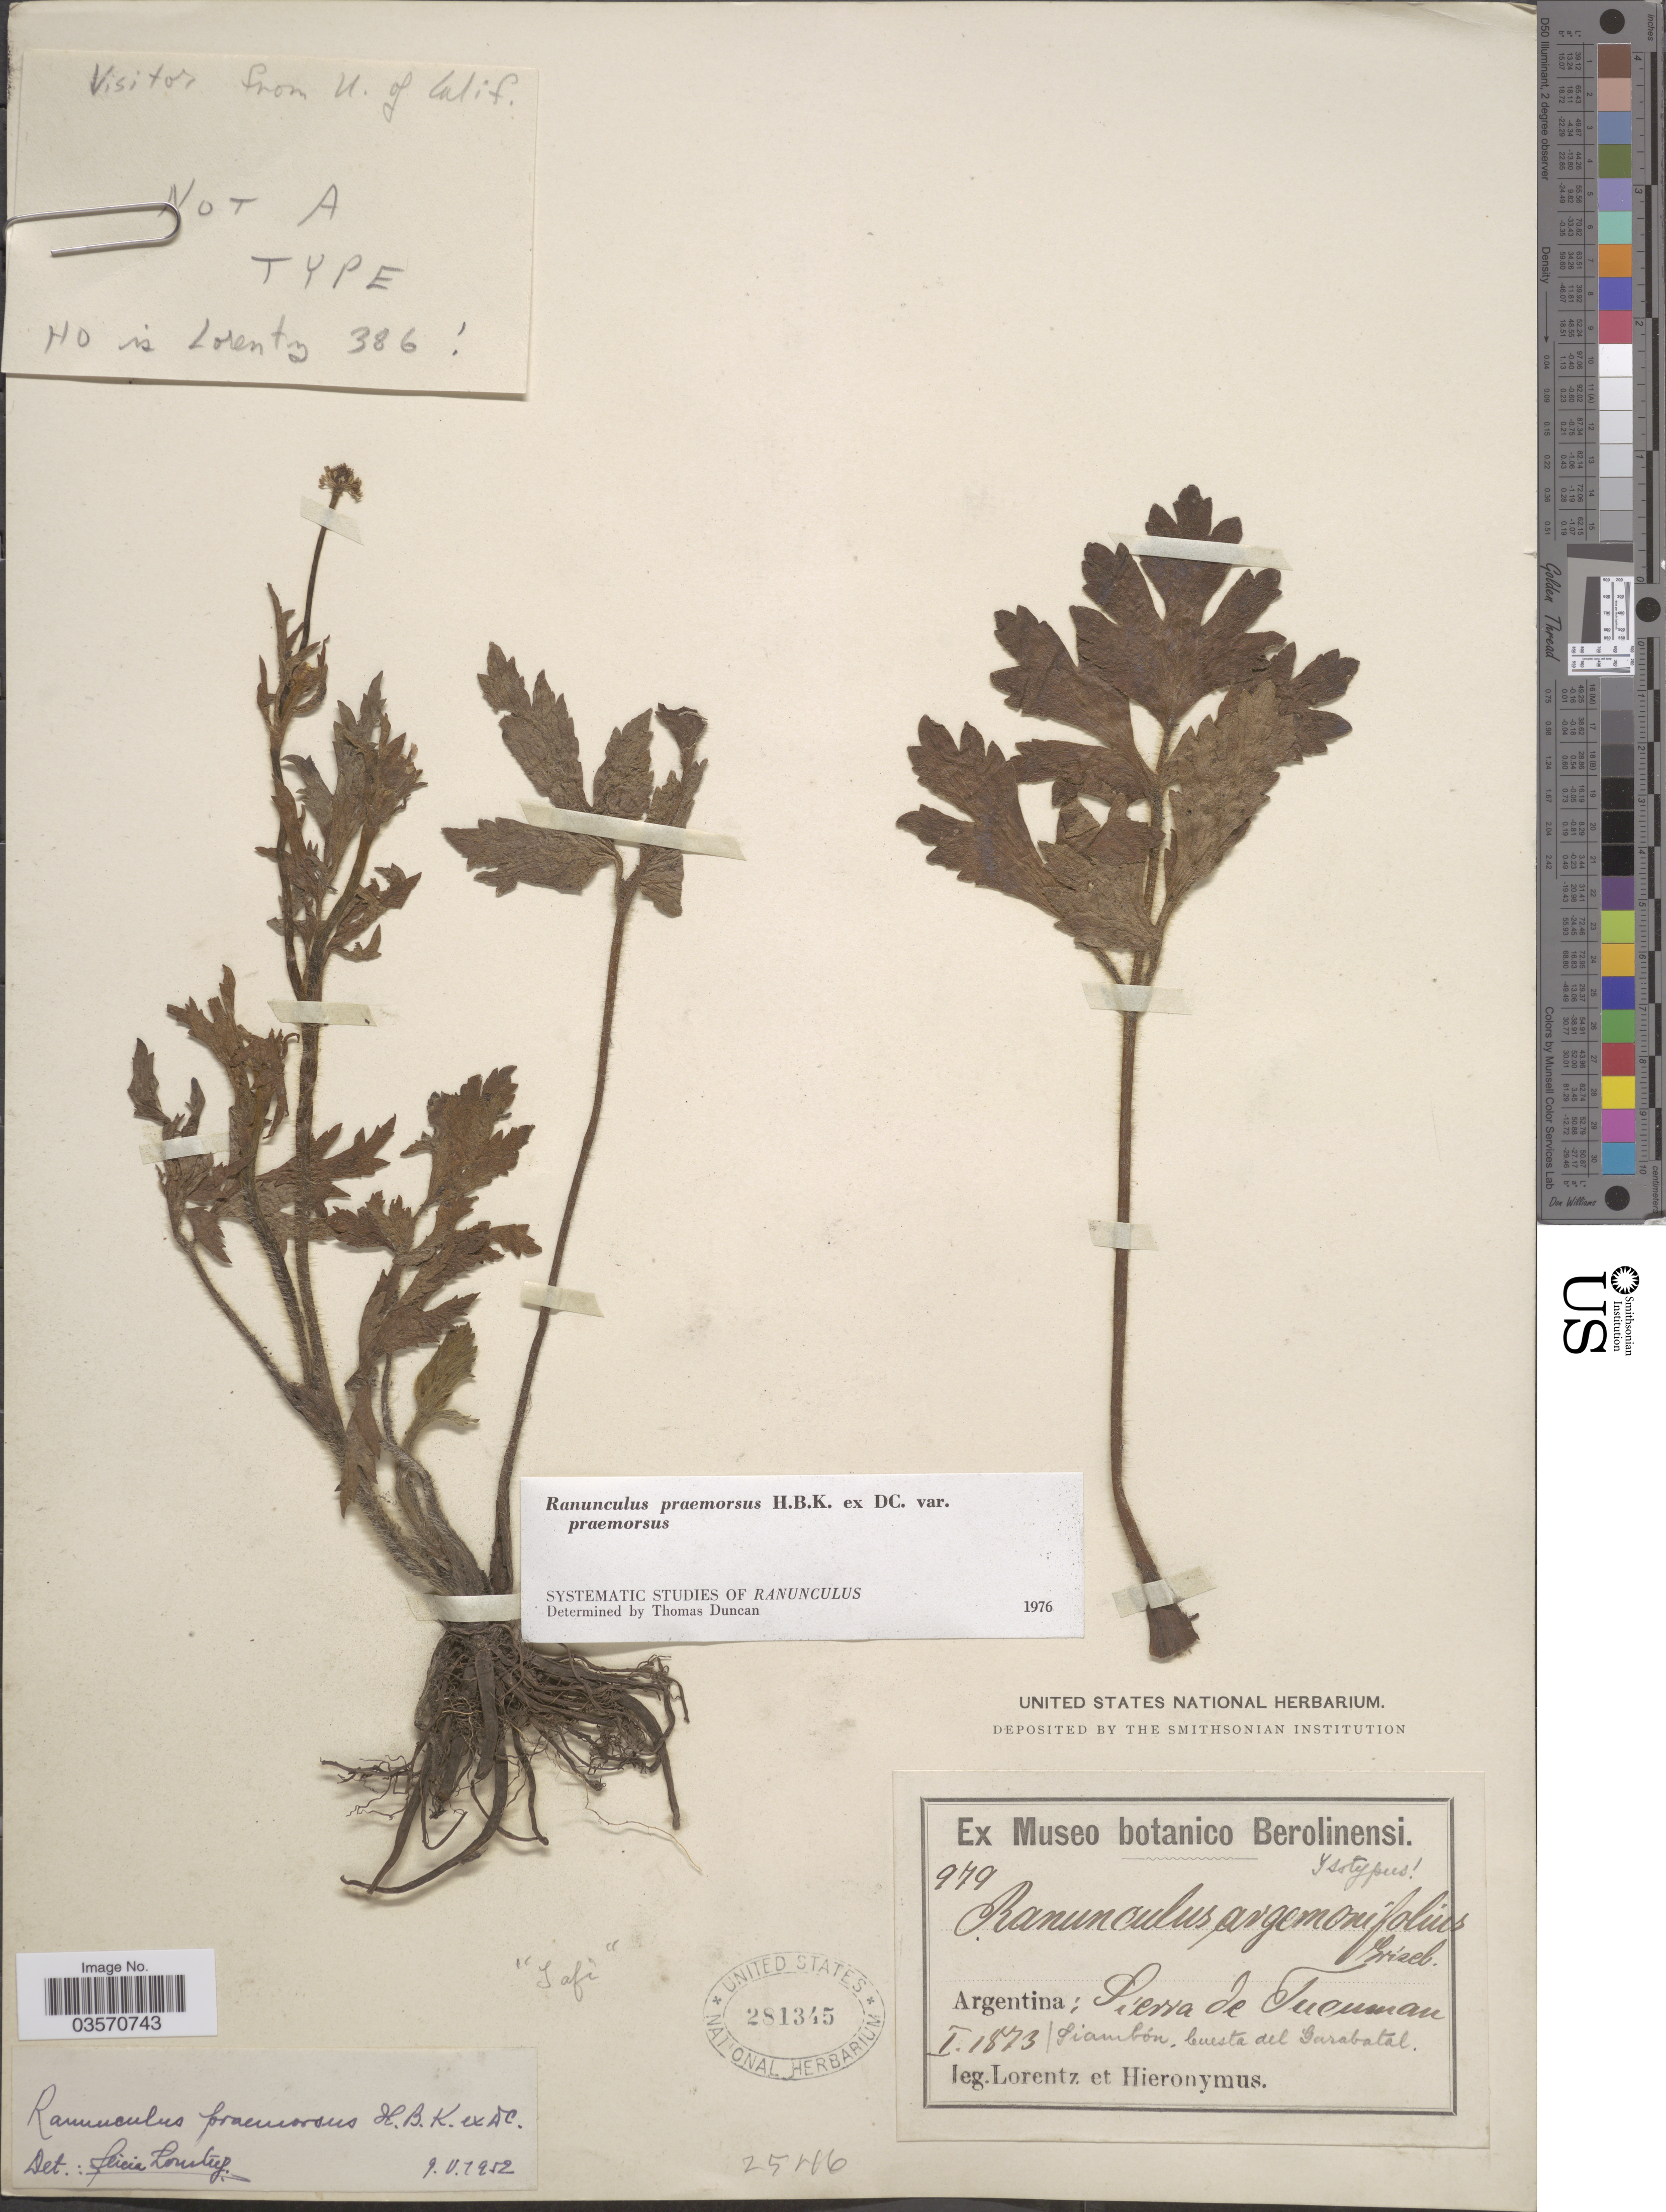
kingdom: Plantae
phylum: Tracheophyta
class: Magnoliopsida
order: Ranunculales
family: Ranunculaceae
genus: Ranunculus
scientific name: Ranunculus praemorsus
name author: Kunth ex DC.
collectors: -. Lorentz & -. Hieronymus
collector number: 979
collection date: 1873-01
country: Argentina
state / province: Tucuman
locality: Sierra de Tucuman. Siambón, Cuesta del Garabatal.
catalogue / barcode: US 281345